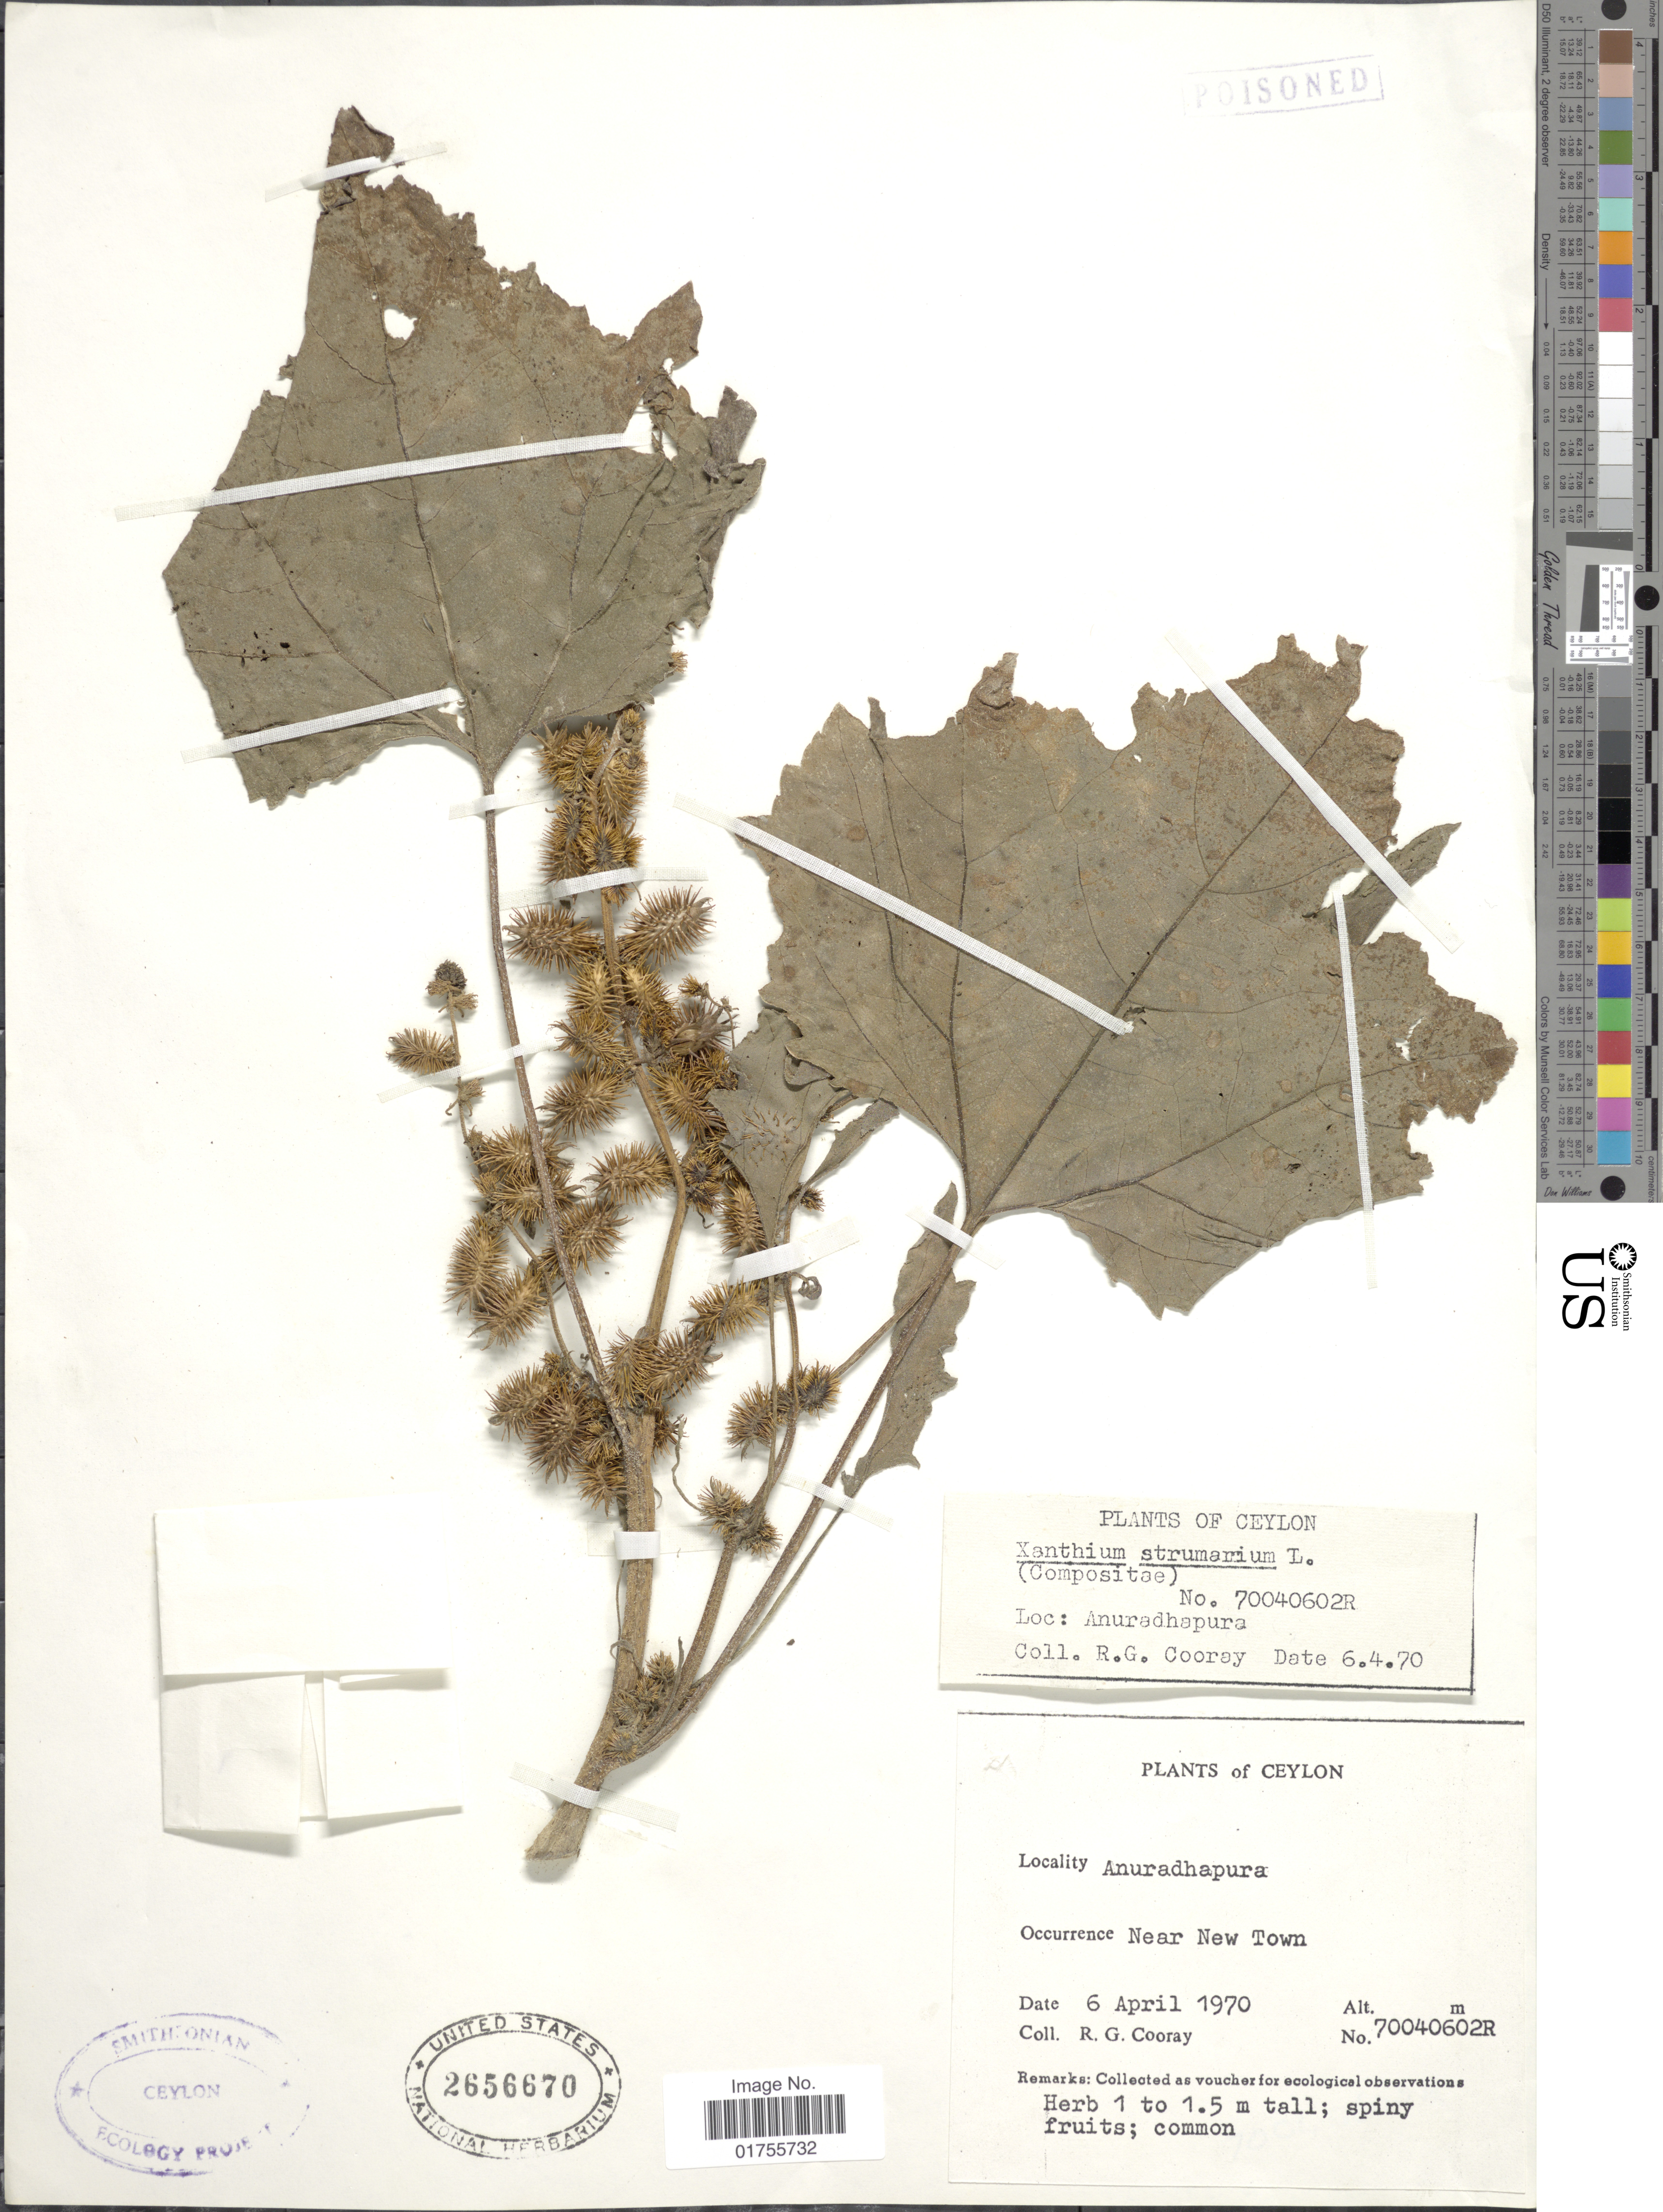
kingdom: Plantae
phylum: Tracheophyta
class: Magnoliopsida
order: Asterales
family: Asteraceae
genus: Xanthium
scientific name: Xanthium strumarium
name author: L.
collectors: R. Cooray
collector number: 70040602R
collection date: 1970-04-06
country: Sri Lanka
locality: Ceylon, Anuradhapura, Near New Town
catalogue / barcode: US 2656670